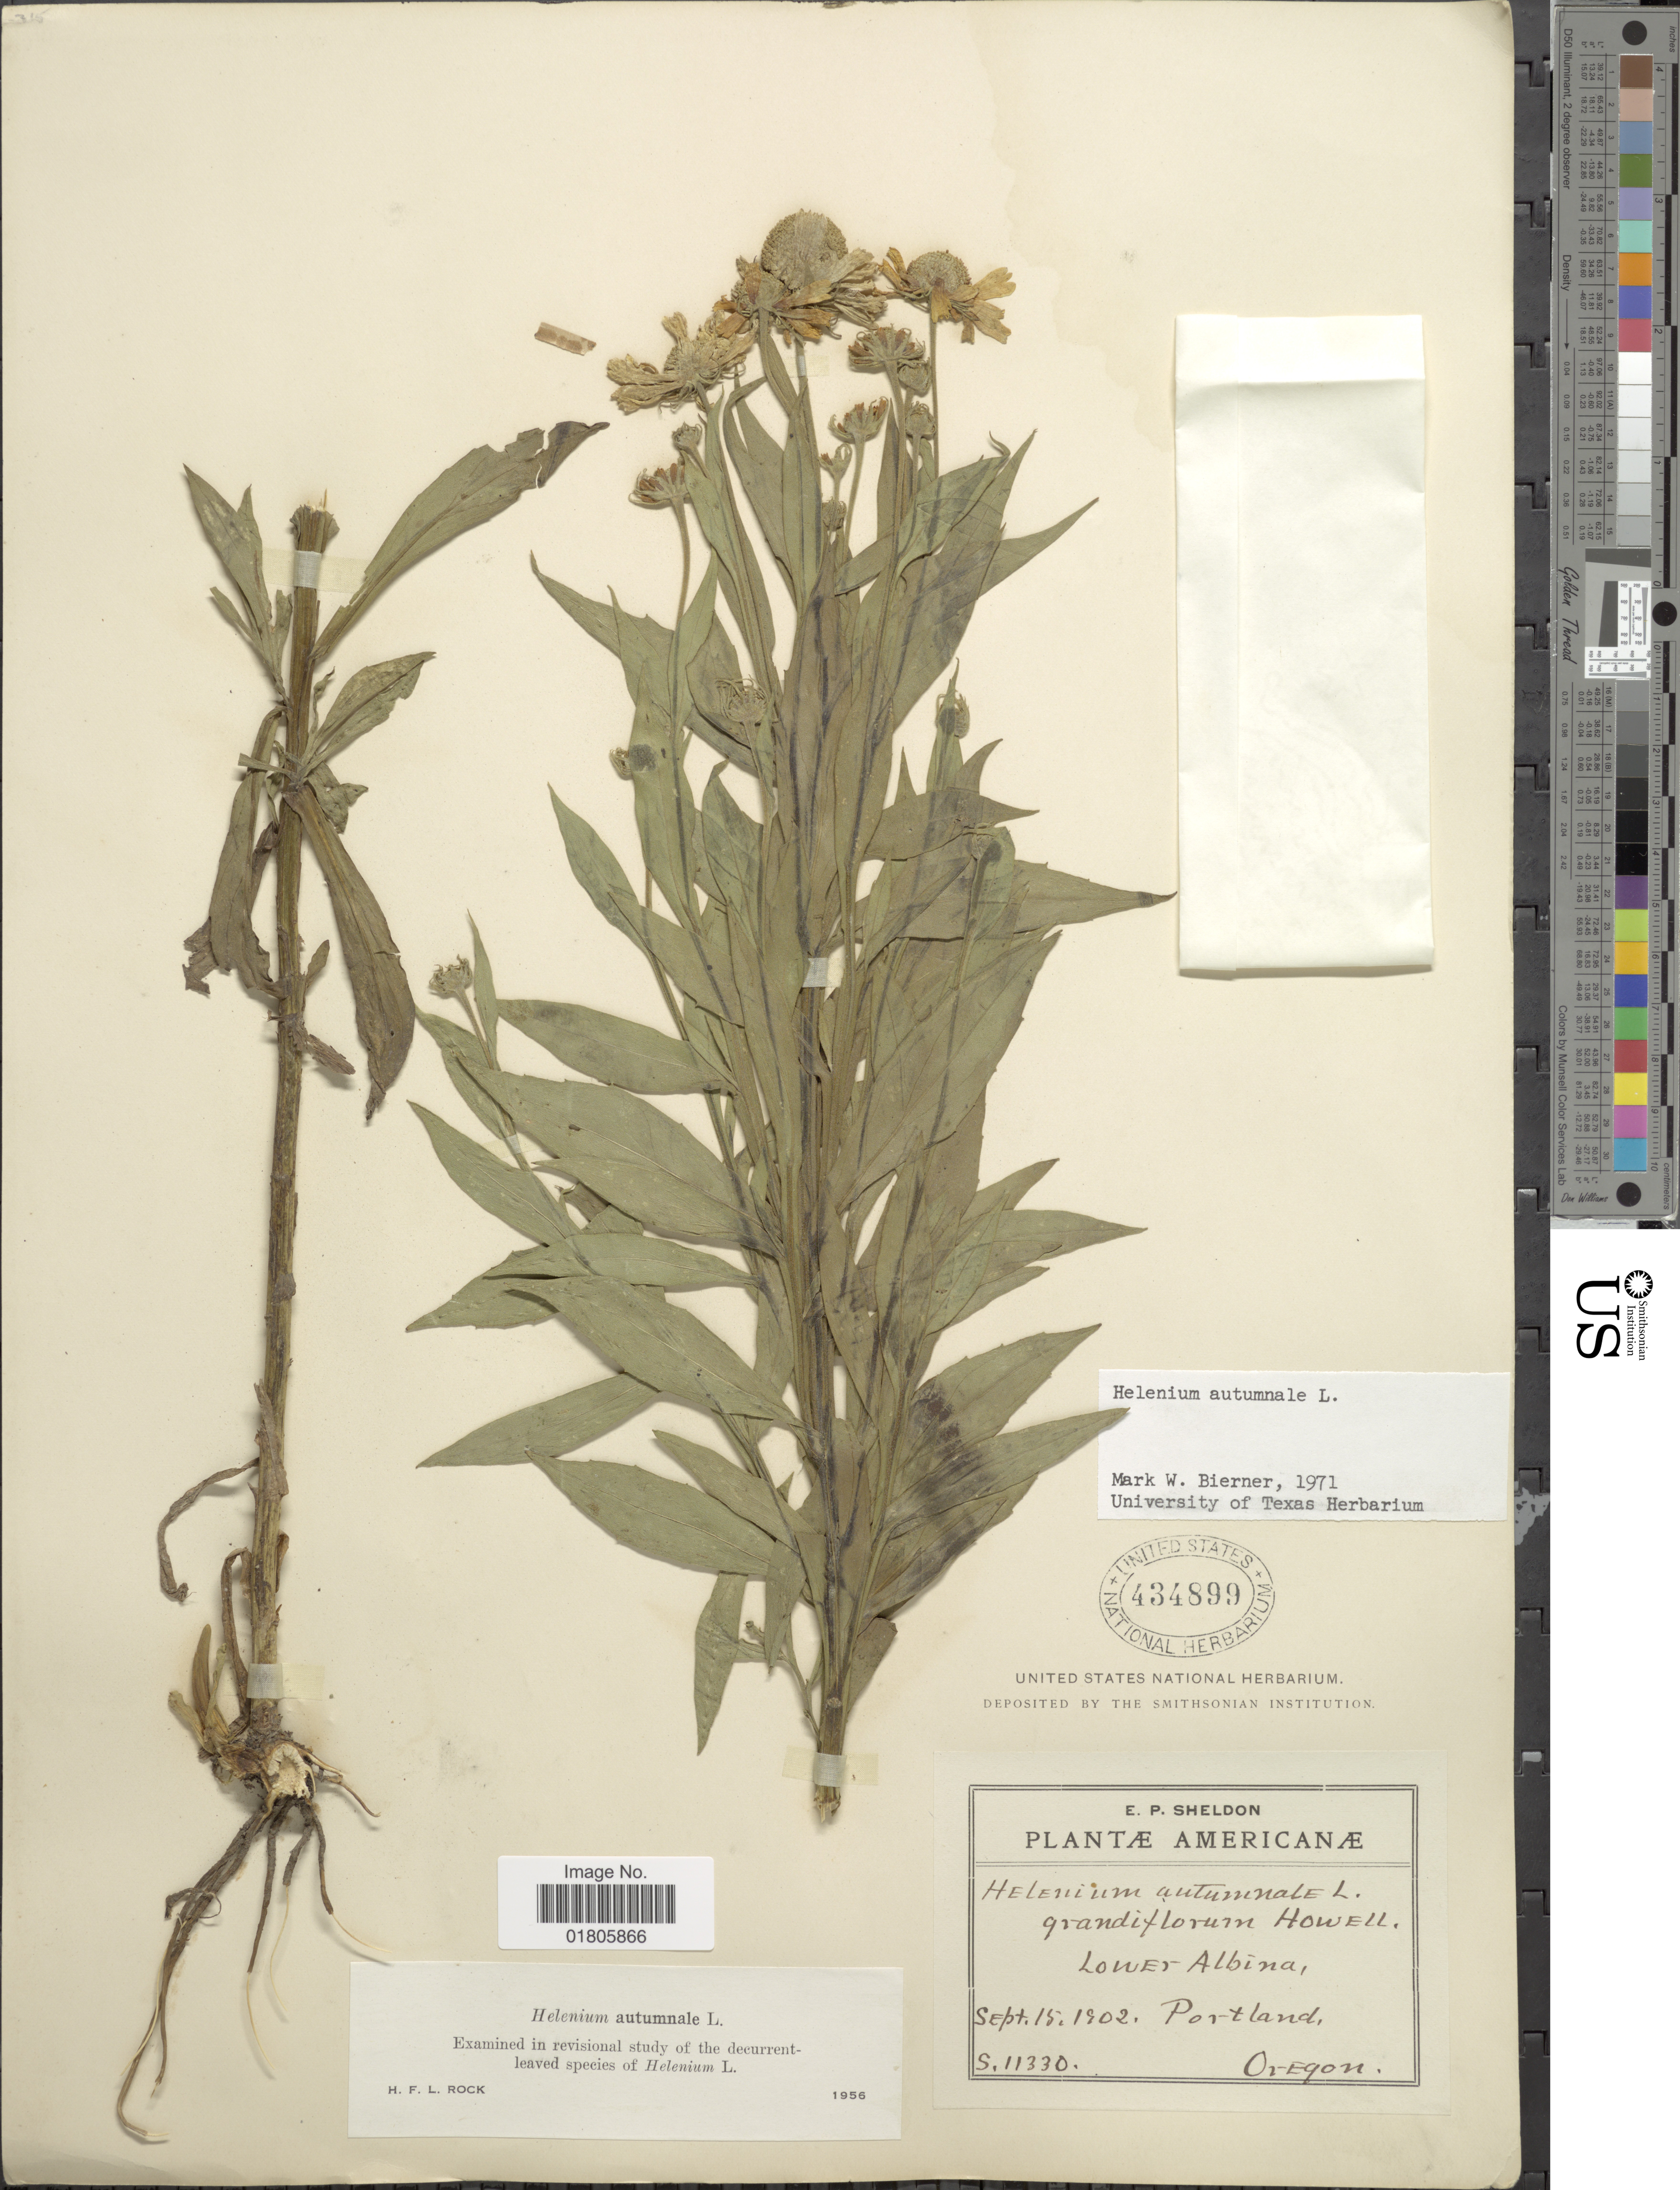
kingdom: Plantae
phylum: Tracheophyta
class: Magnoliopsida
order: Asterales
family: Asteraceae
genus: Helenium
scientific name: Helenium autumnale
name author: L.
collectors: E. P. Sheldon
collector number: S11330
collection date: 1902-09-15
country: United States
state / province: Oregon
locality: Lower Albina, Portland Oregon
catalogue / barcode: US 434899